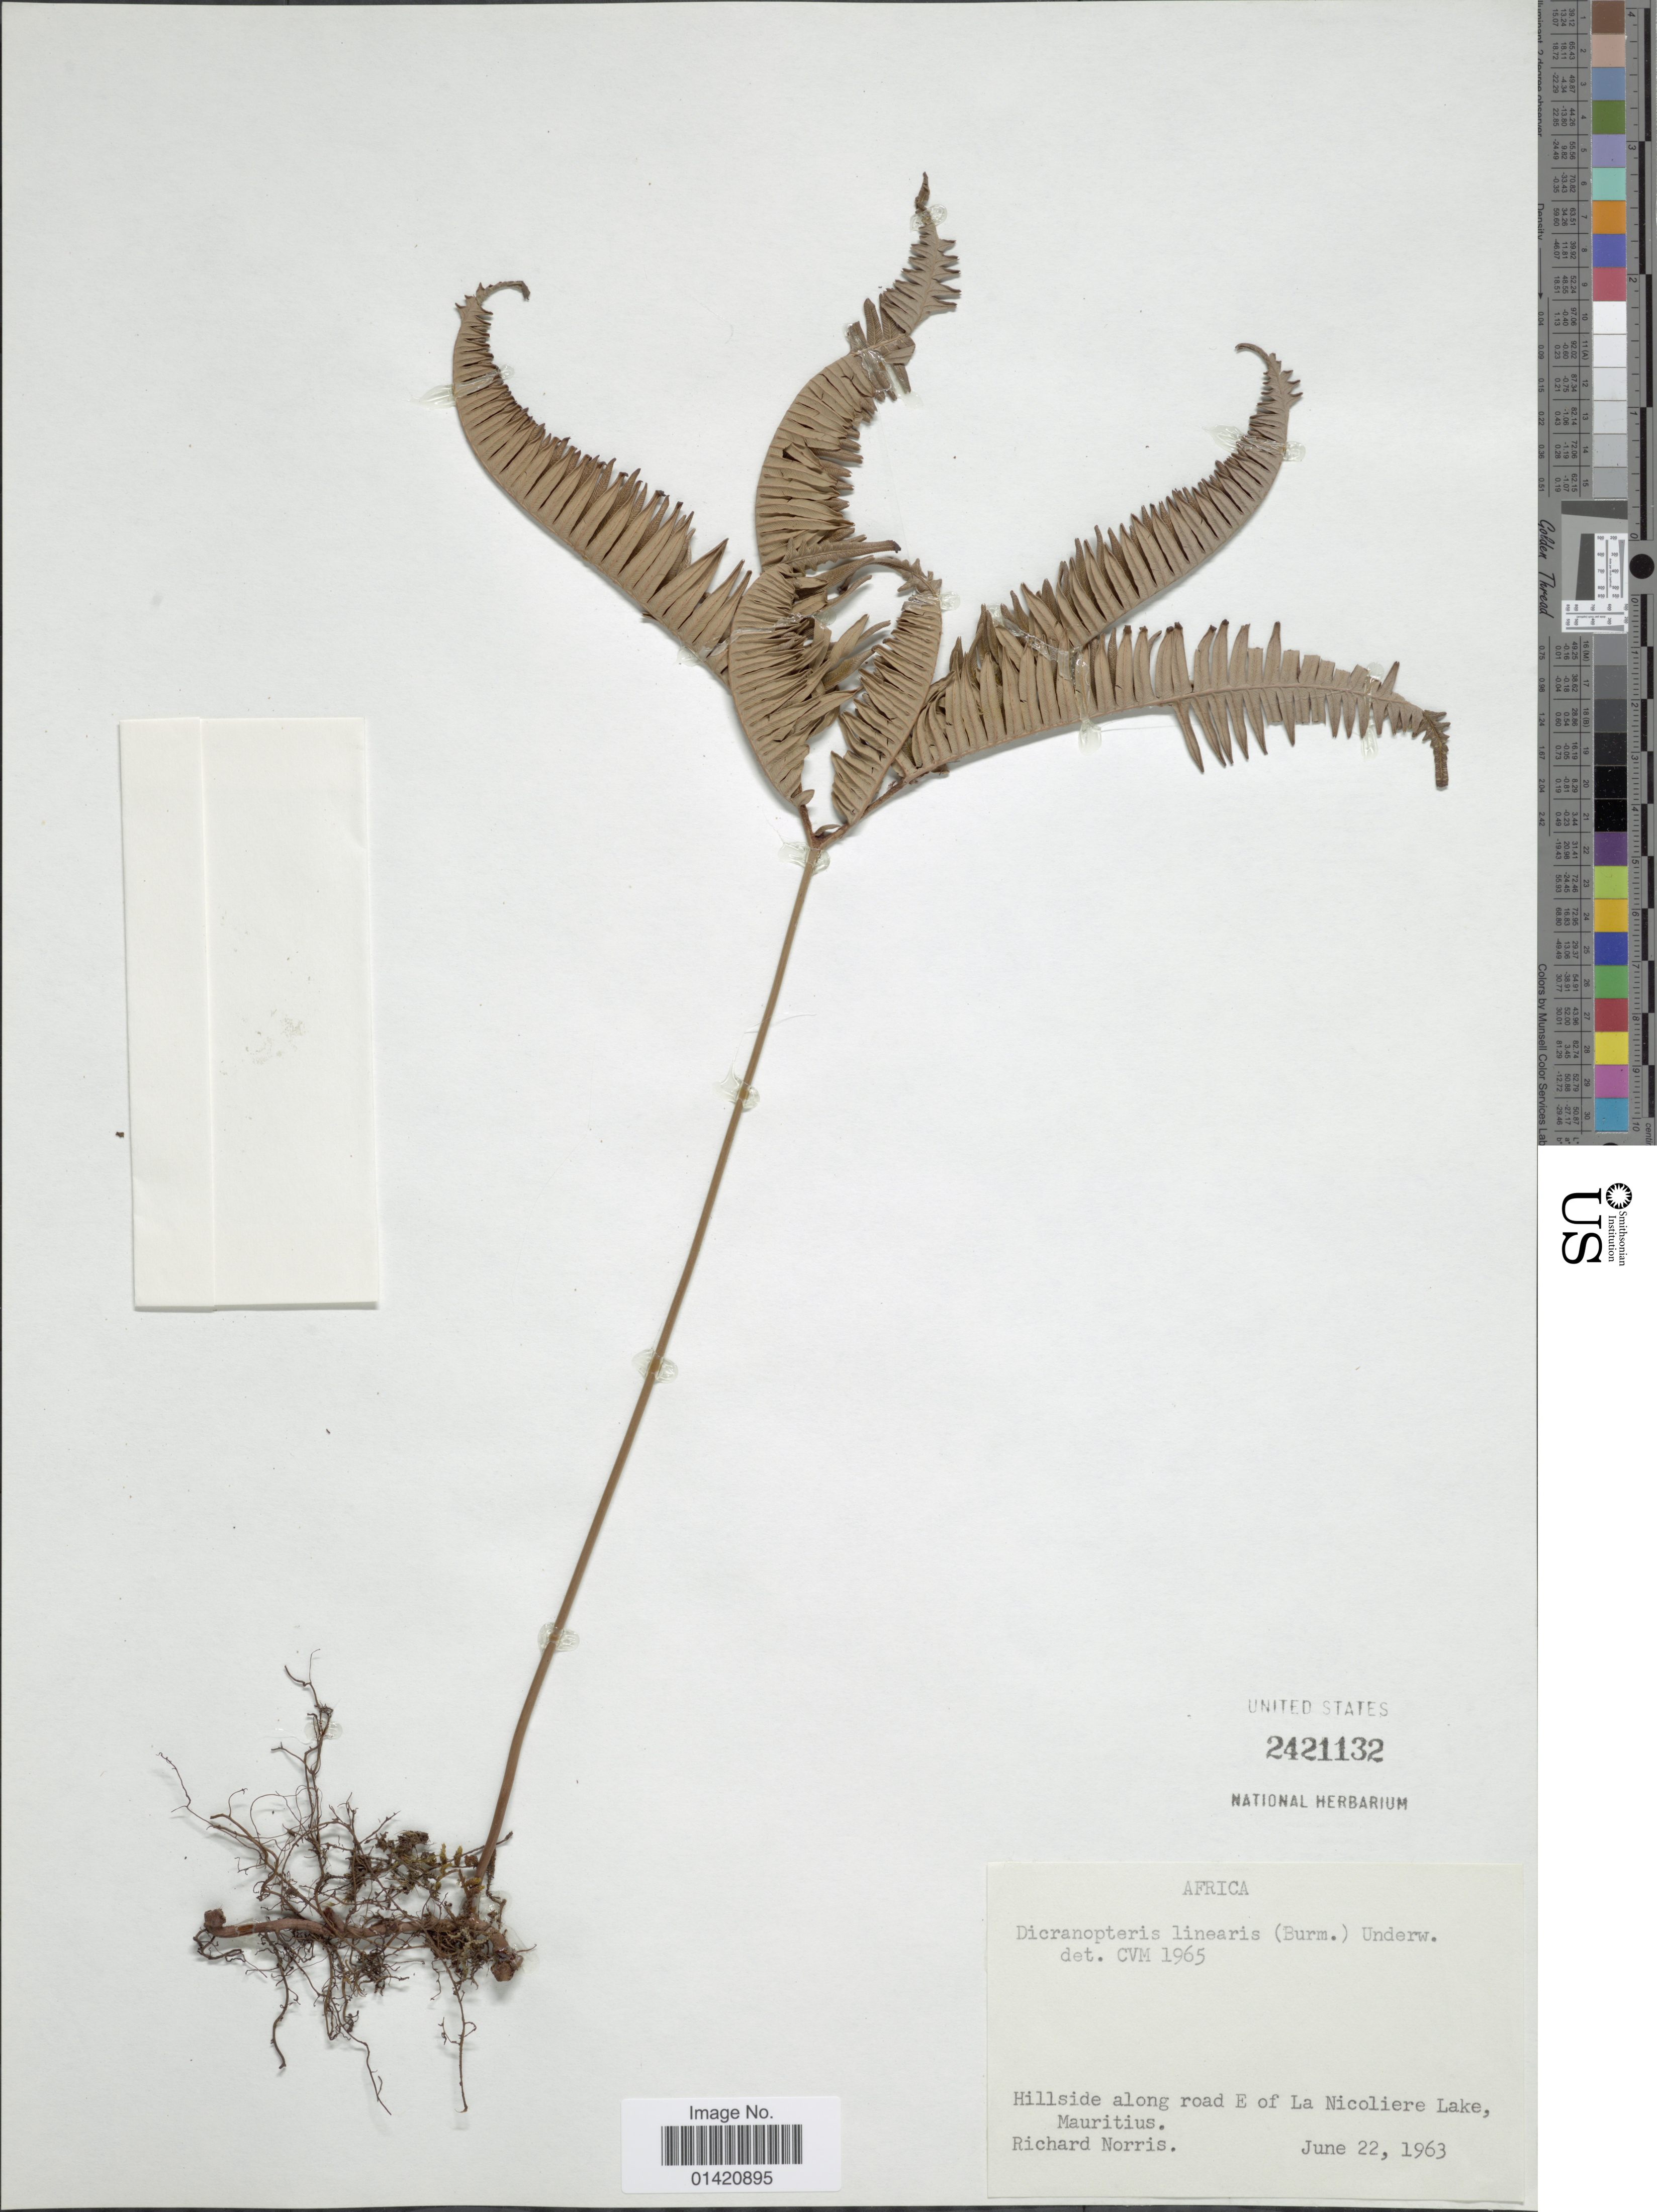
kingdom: Plantae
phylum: Tracheophyta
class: Polypodiopsida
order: Gleicheniales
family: Gleicheniaceae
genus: Dicranopteris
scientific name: Dicranopteris linearis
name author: (Burm. f.) Underw.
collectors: R. E. Norris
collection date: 1963-06-22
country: Mauritius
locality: Hillside along road E of La Nicoliere Lake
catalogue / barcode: US 2421132